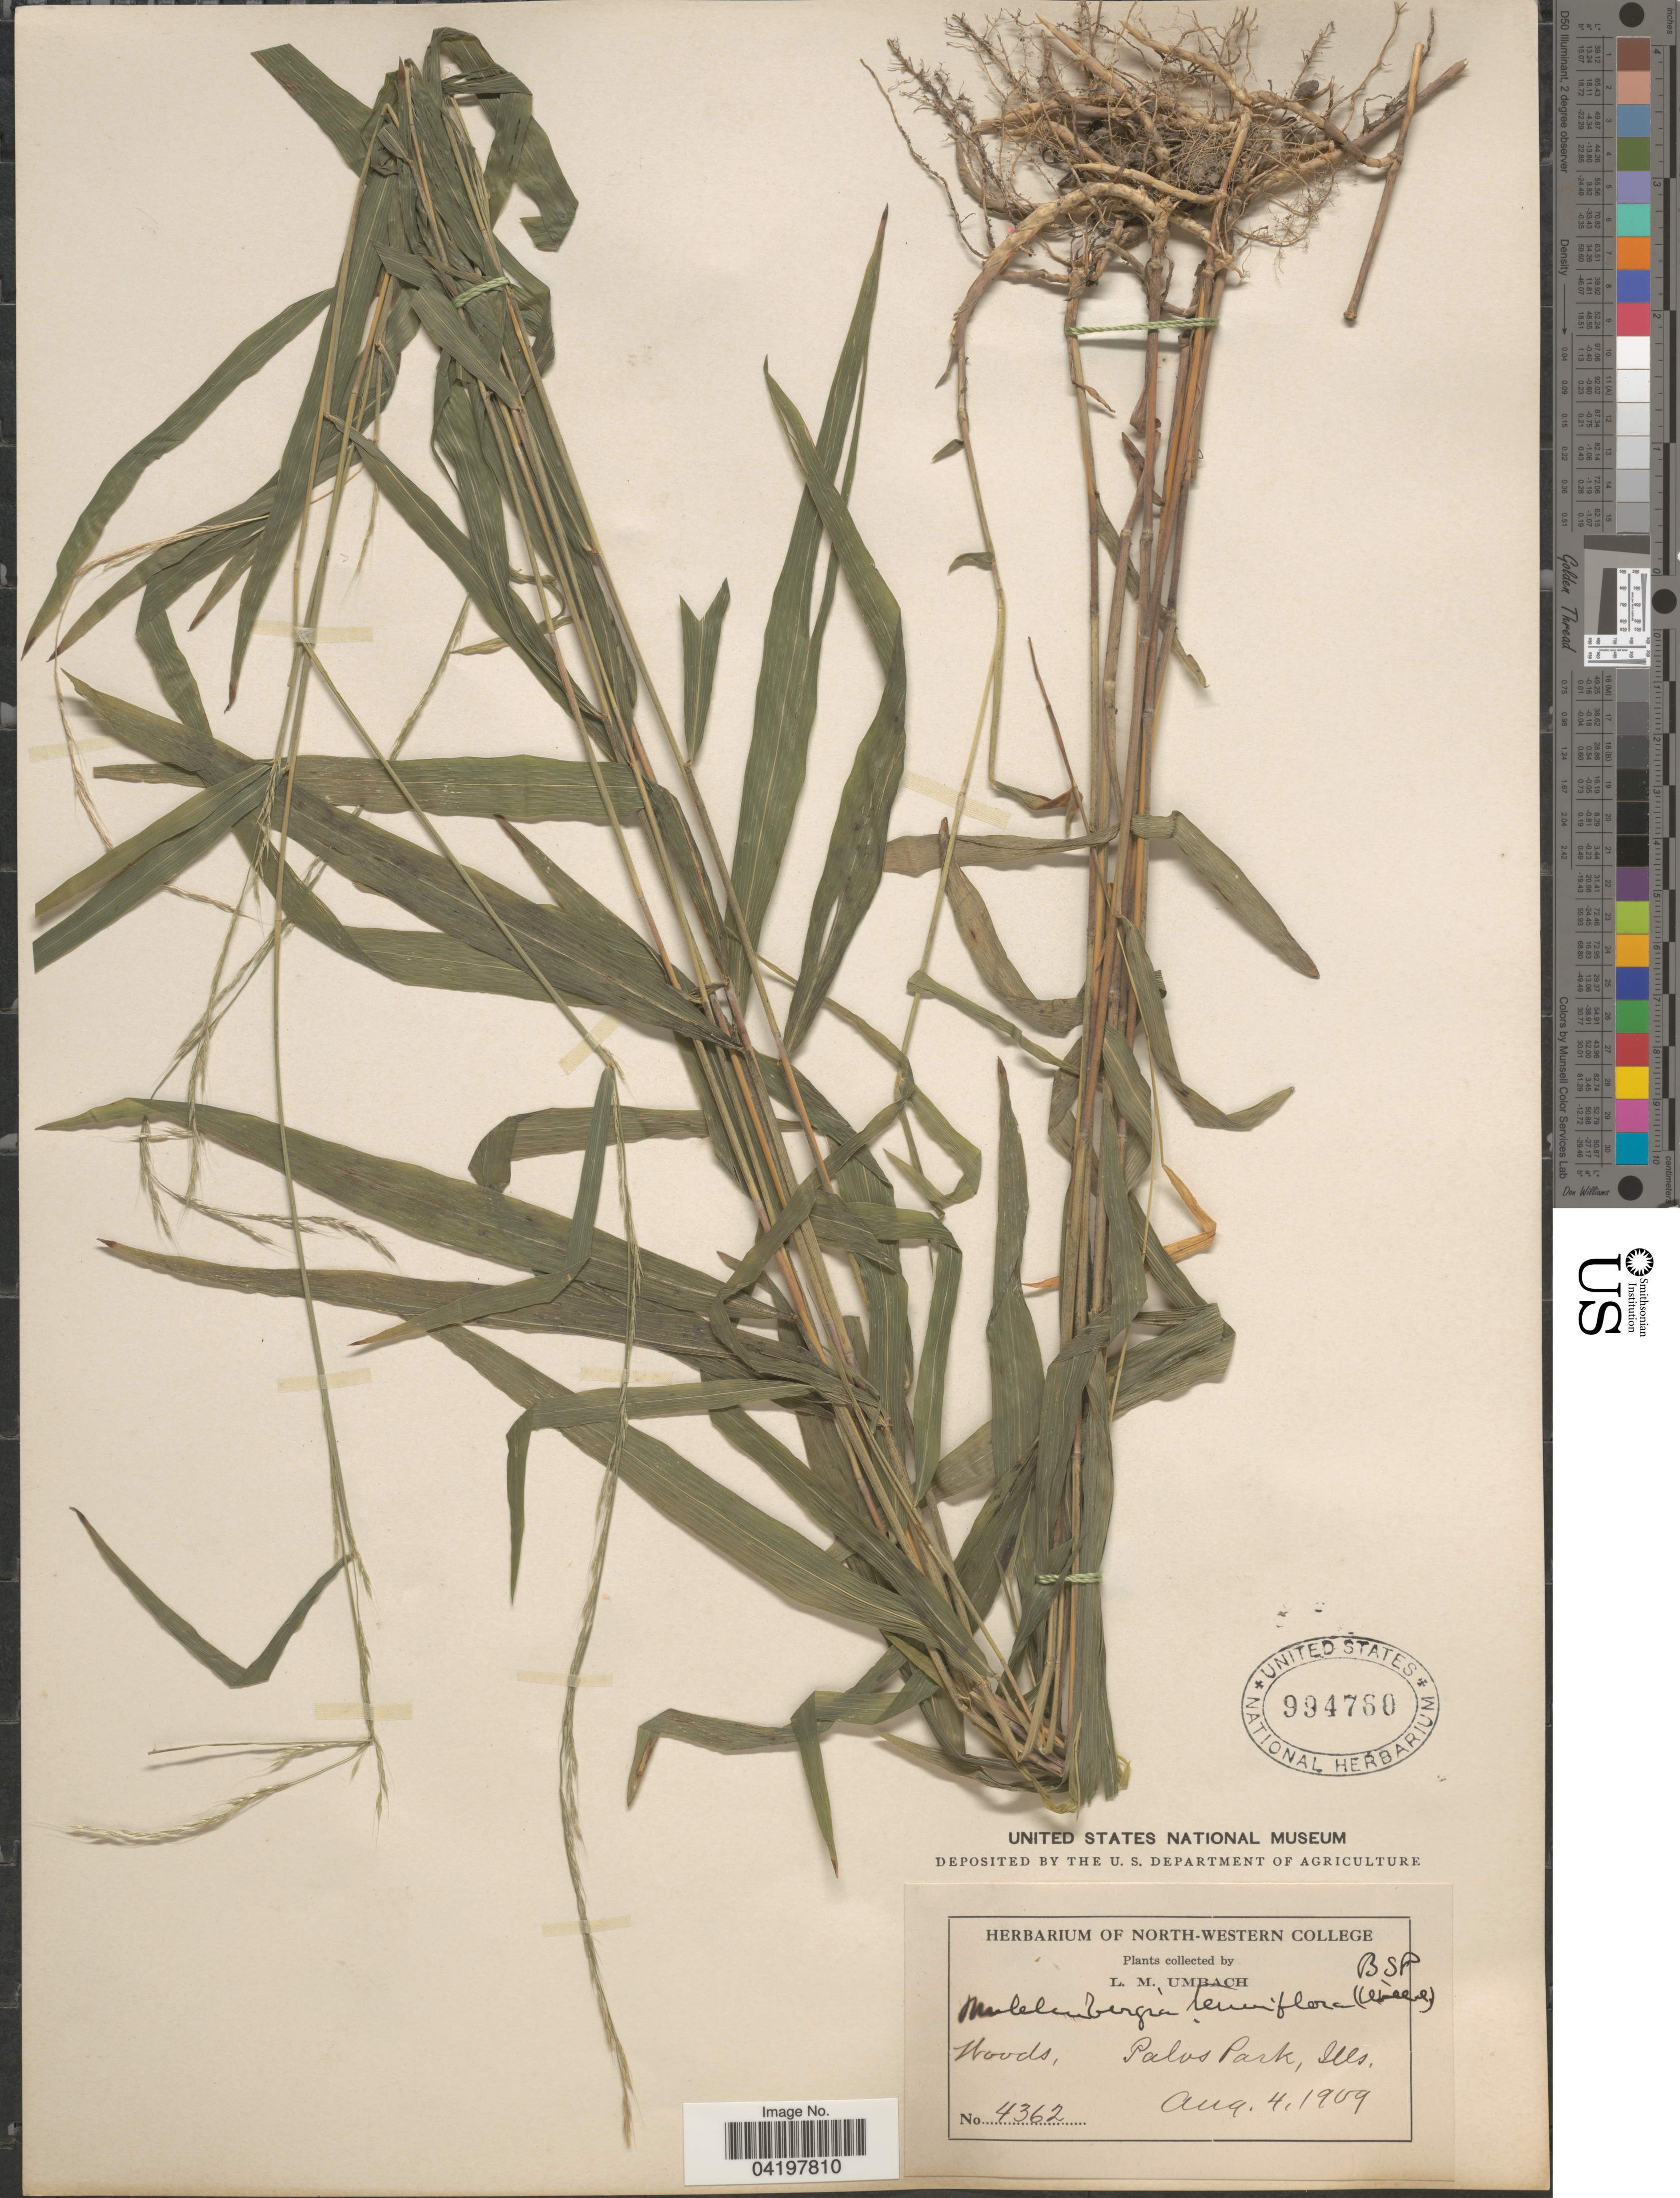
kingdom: Plantae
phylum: Tracheophyta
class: Liliopsida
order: Poales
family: Poaceae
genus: Muhlenbergia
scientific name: Muhlenbergia tenuiflora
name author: (Willd.) Britton, Stearns & Poggenb.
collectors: L. M. Umbach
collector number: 4362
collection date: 1909-08-04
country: United States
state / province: Illinois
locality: Woods, Palos Park.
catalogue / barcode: US 994760